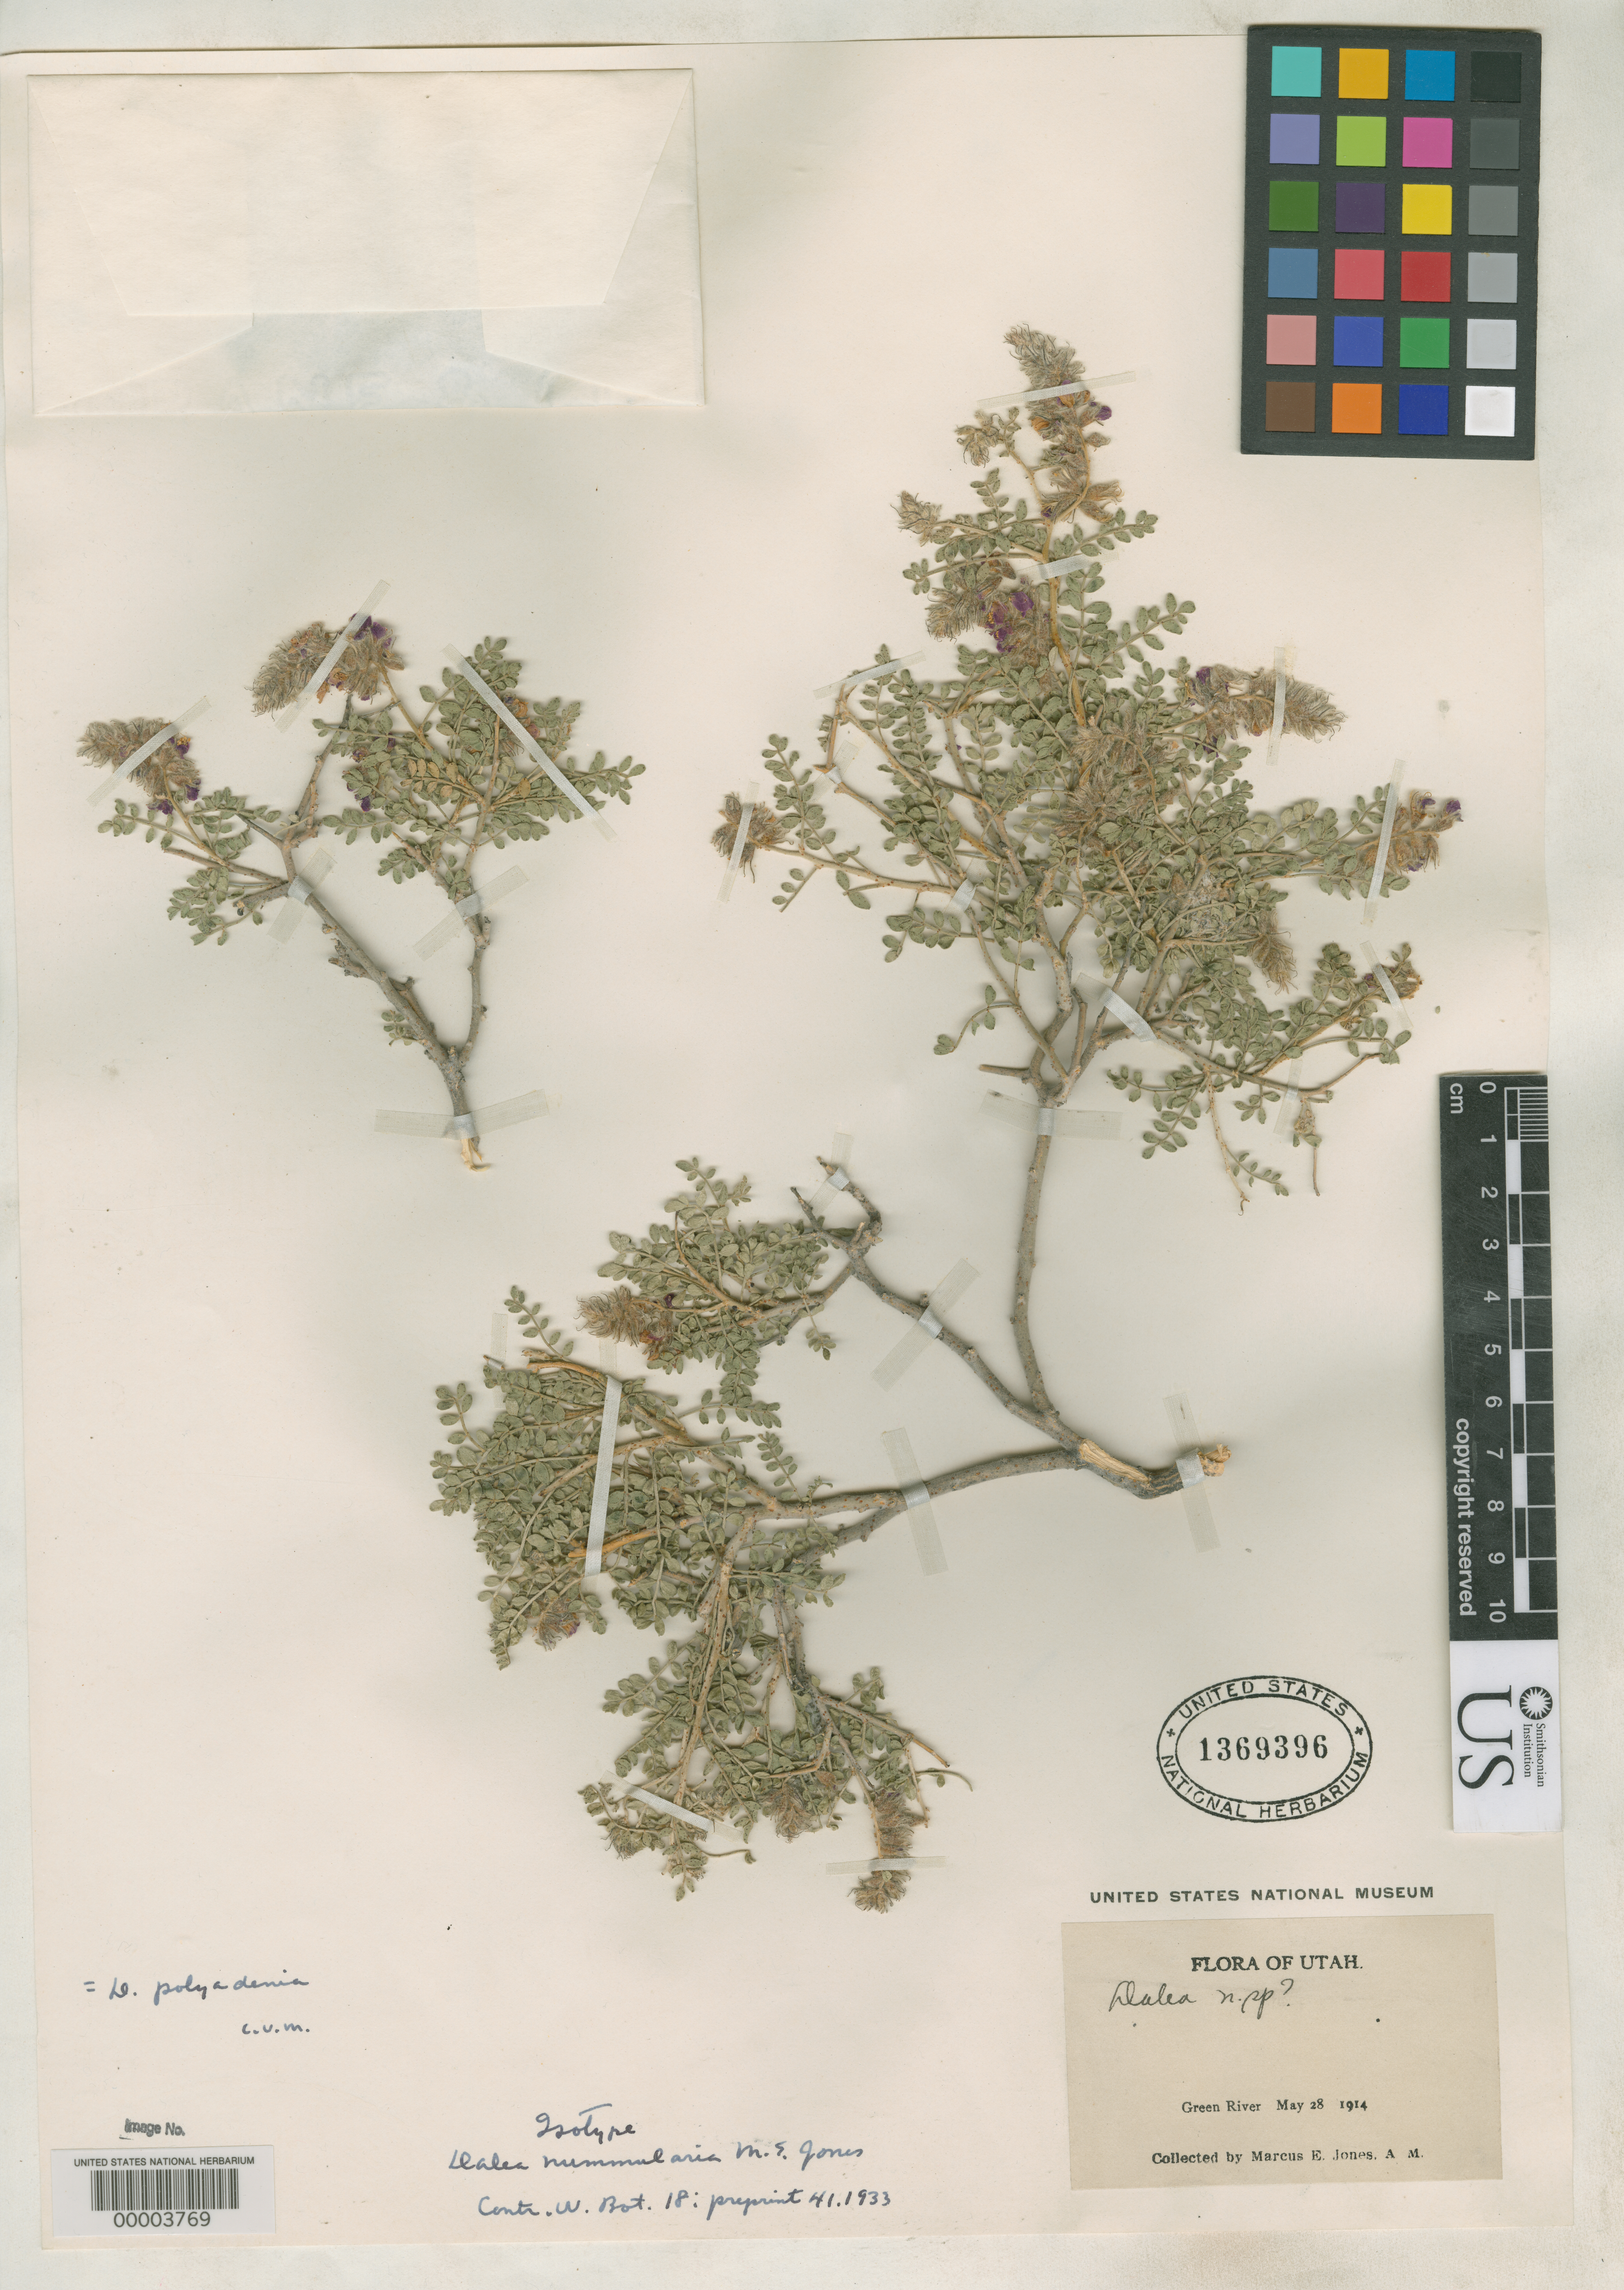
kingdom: Plantae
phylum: Tracheophyta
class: Magnoliopsida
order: Fabales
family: Fabaceae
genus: Dalea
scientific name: Dalea nummularia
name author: M.E. Jones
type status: Isotype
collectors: M. E. Jones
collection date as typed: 28 May 1914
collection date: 1914-05-28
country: United States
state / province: Utah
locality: Green River.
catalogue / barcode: US 1369396